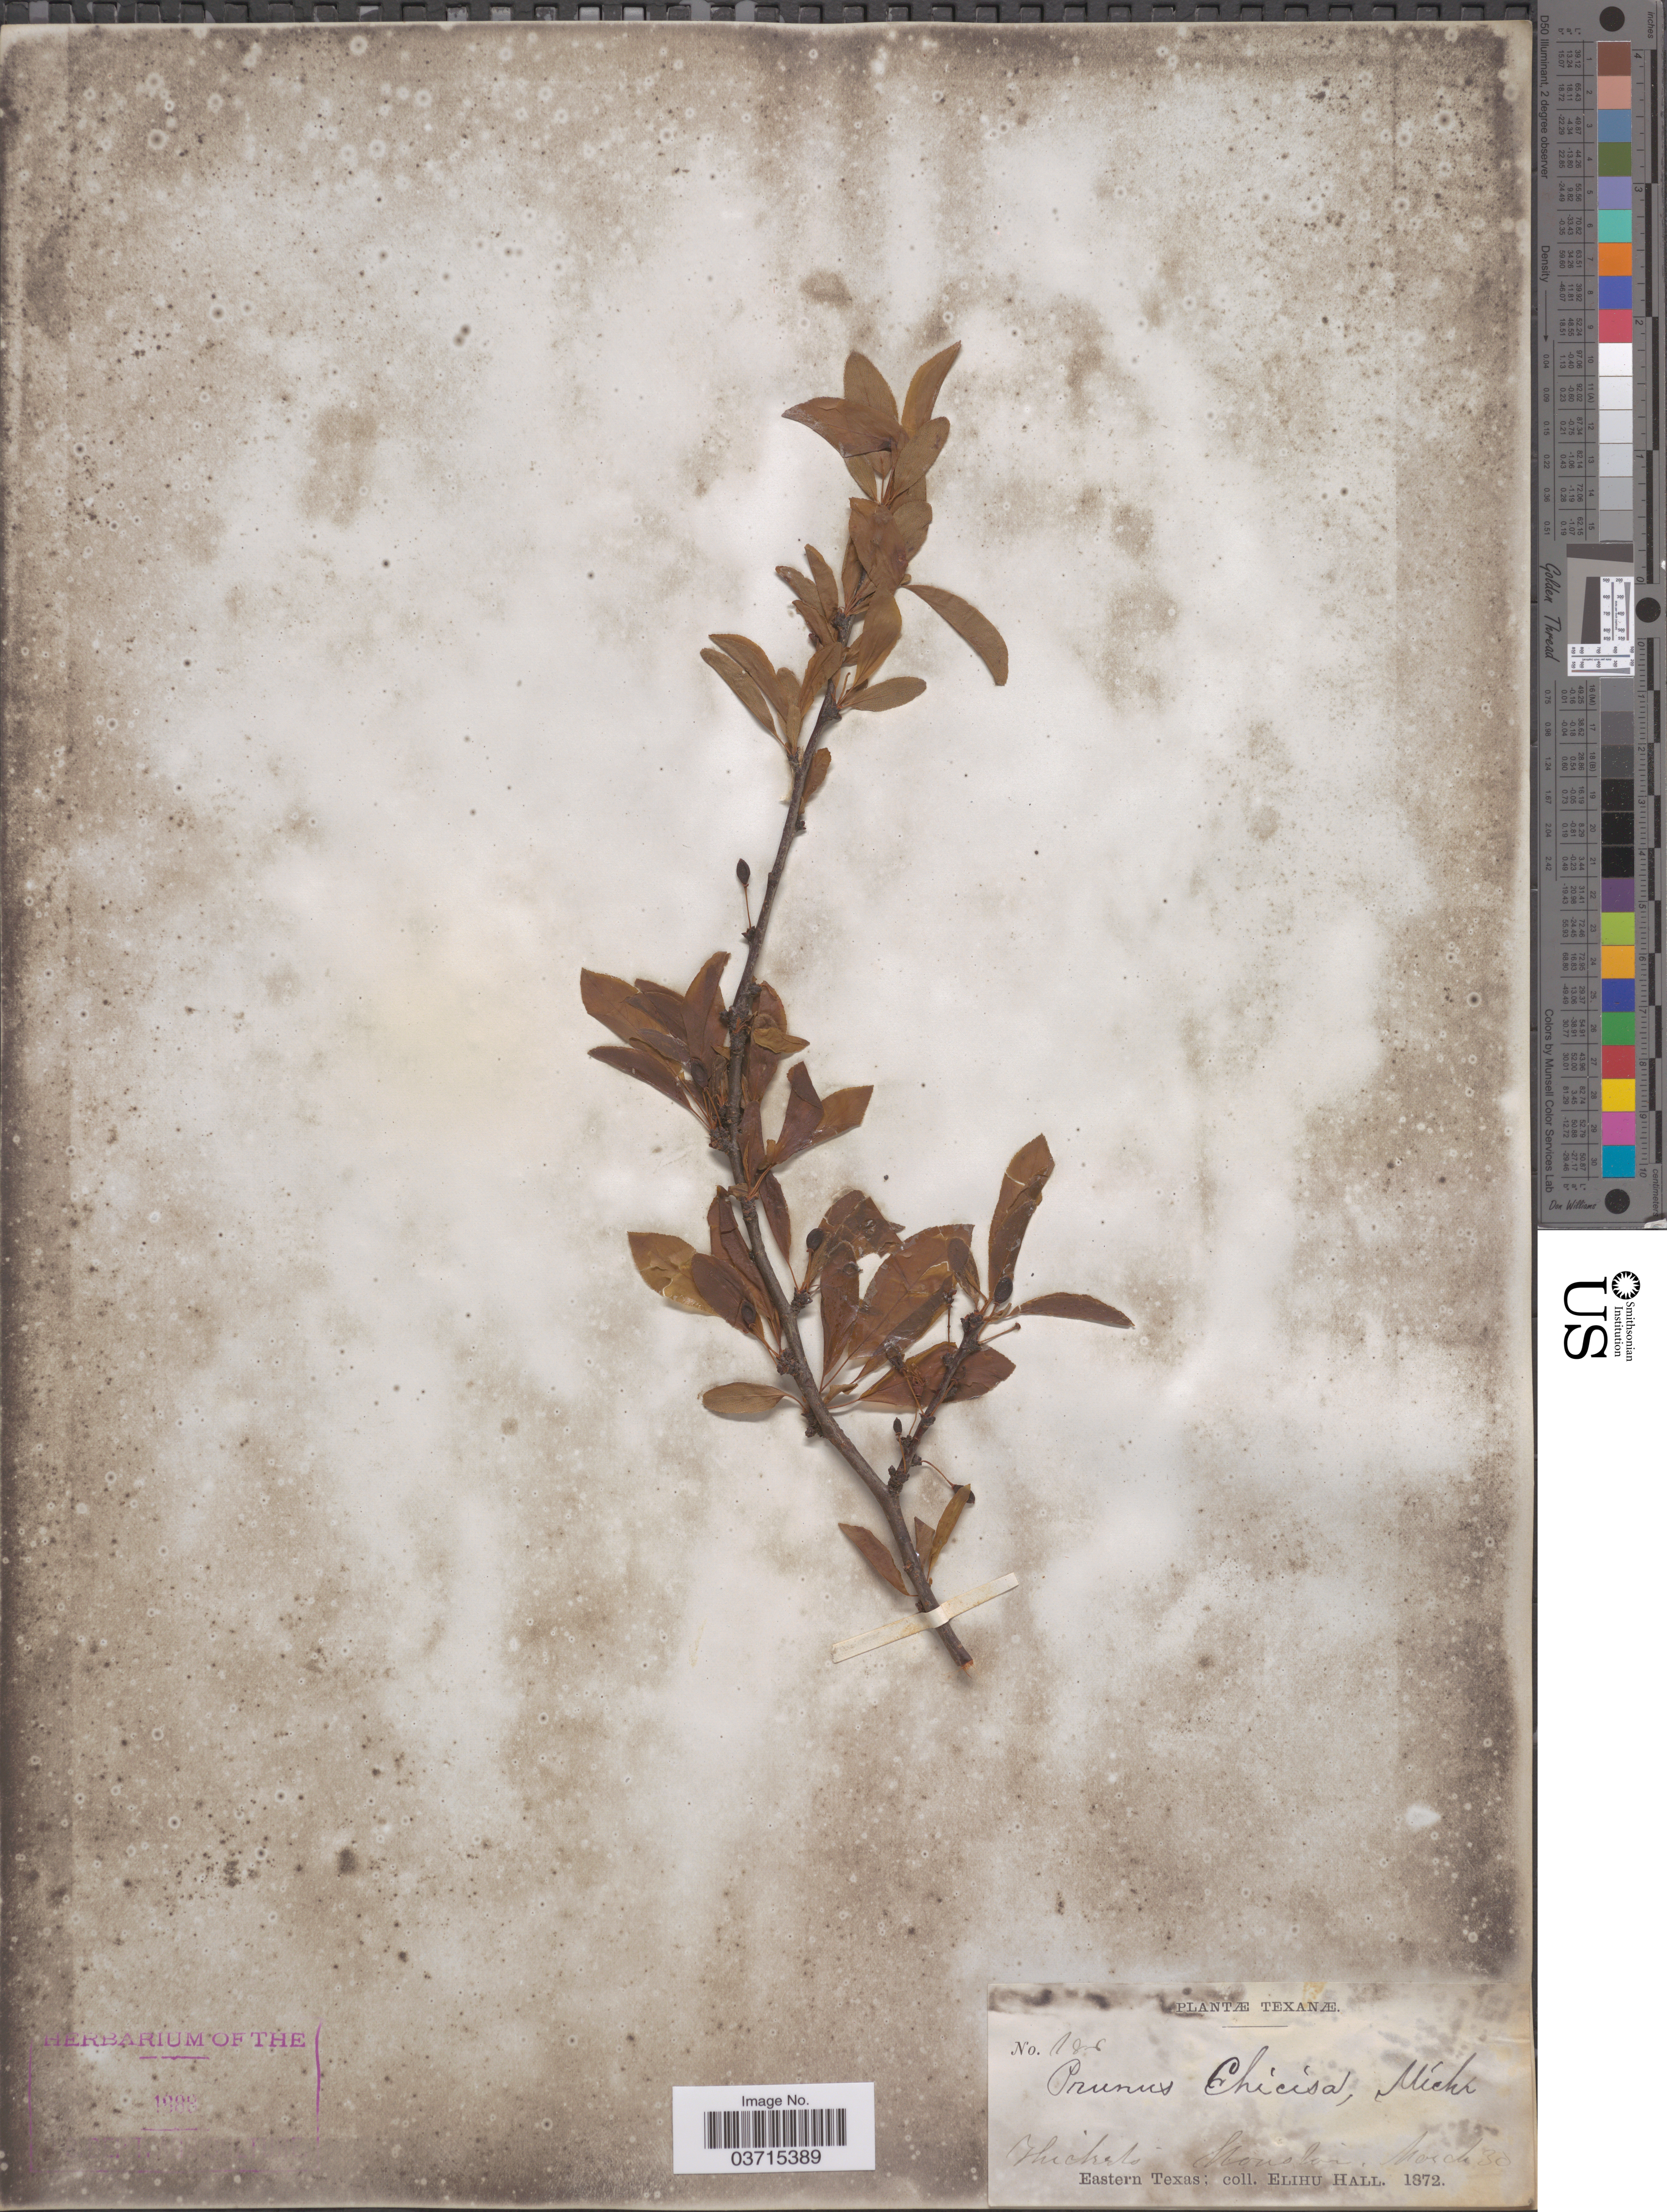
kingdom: Plantae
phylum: Tracheophyta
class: Magnoliopsida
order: Rosales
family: Rosaceae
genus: Prunus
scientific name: Prunus angustifolia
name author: Marshall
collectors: E. Hall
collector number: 186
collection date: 1872-03-30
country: United States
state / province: Texas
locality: Houston. Eastern Texas.